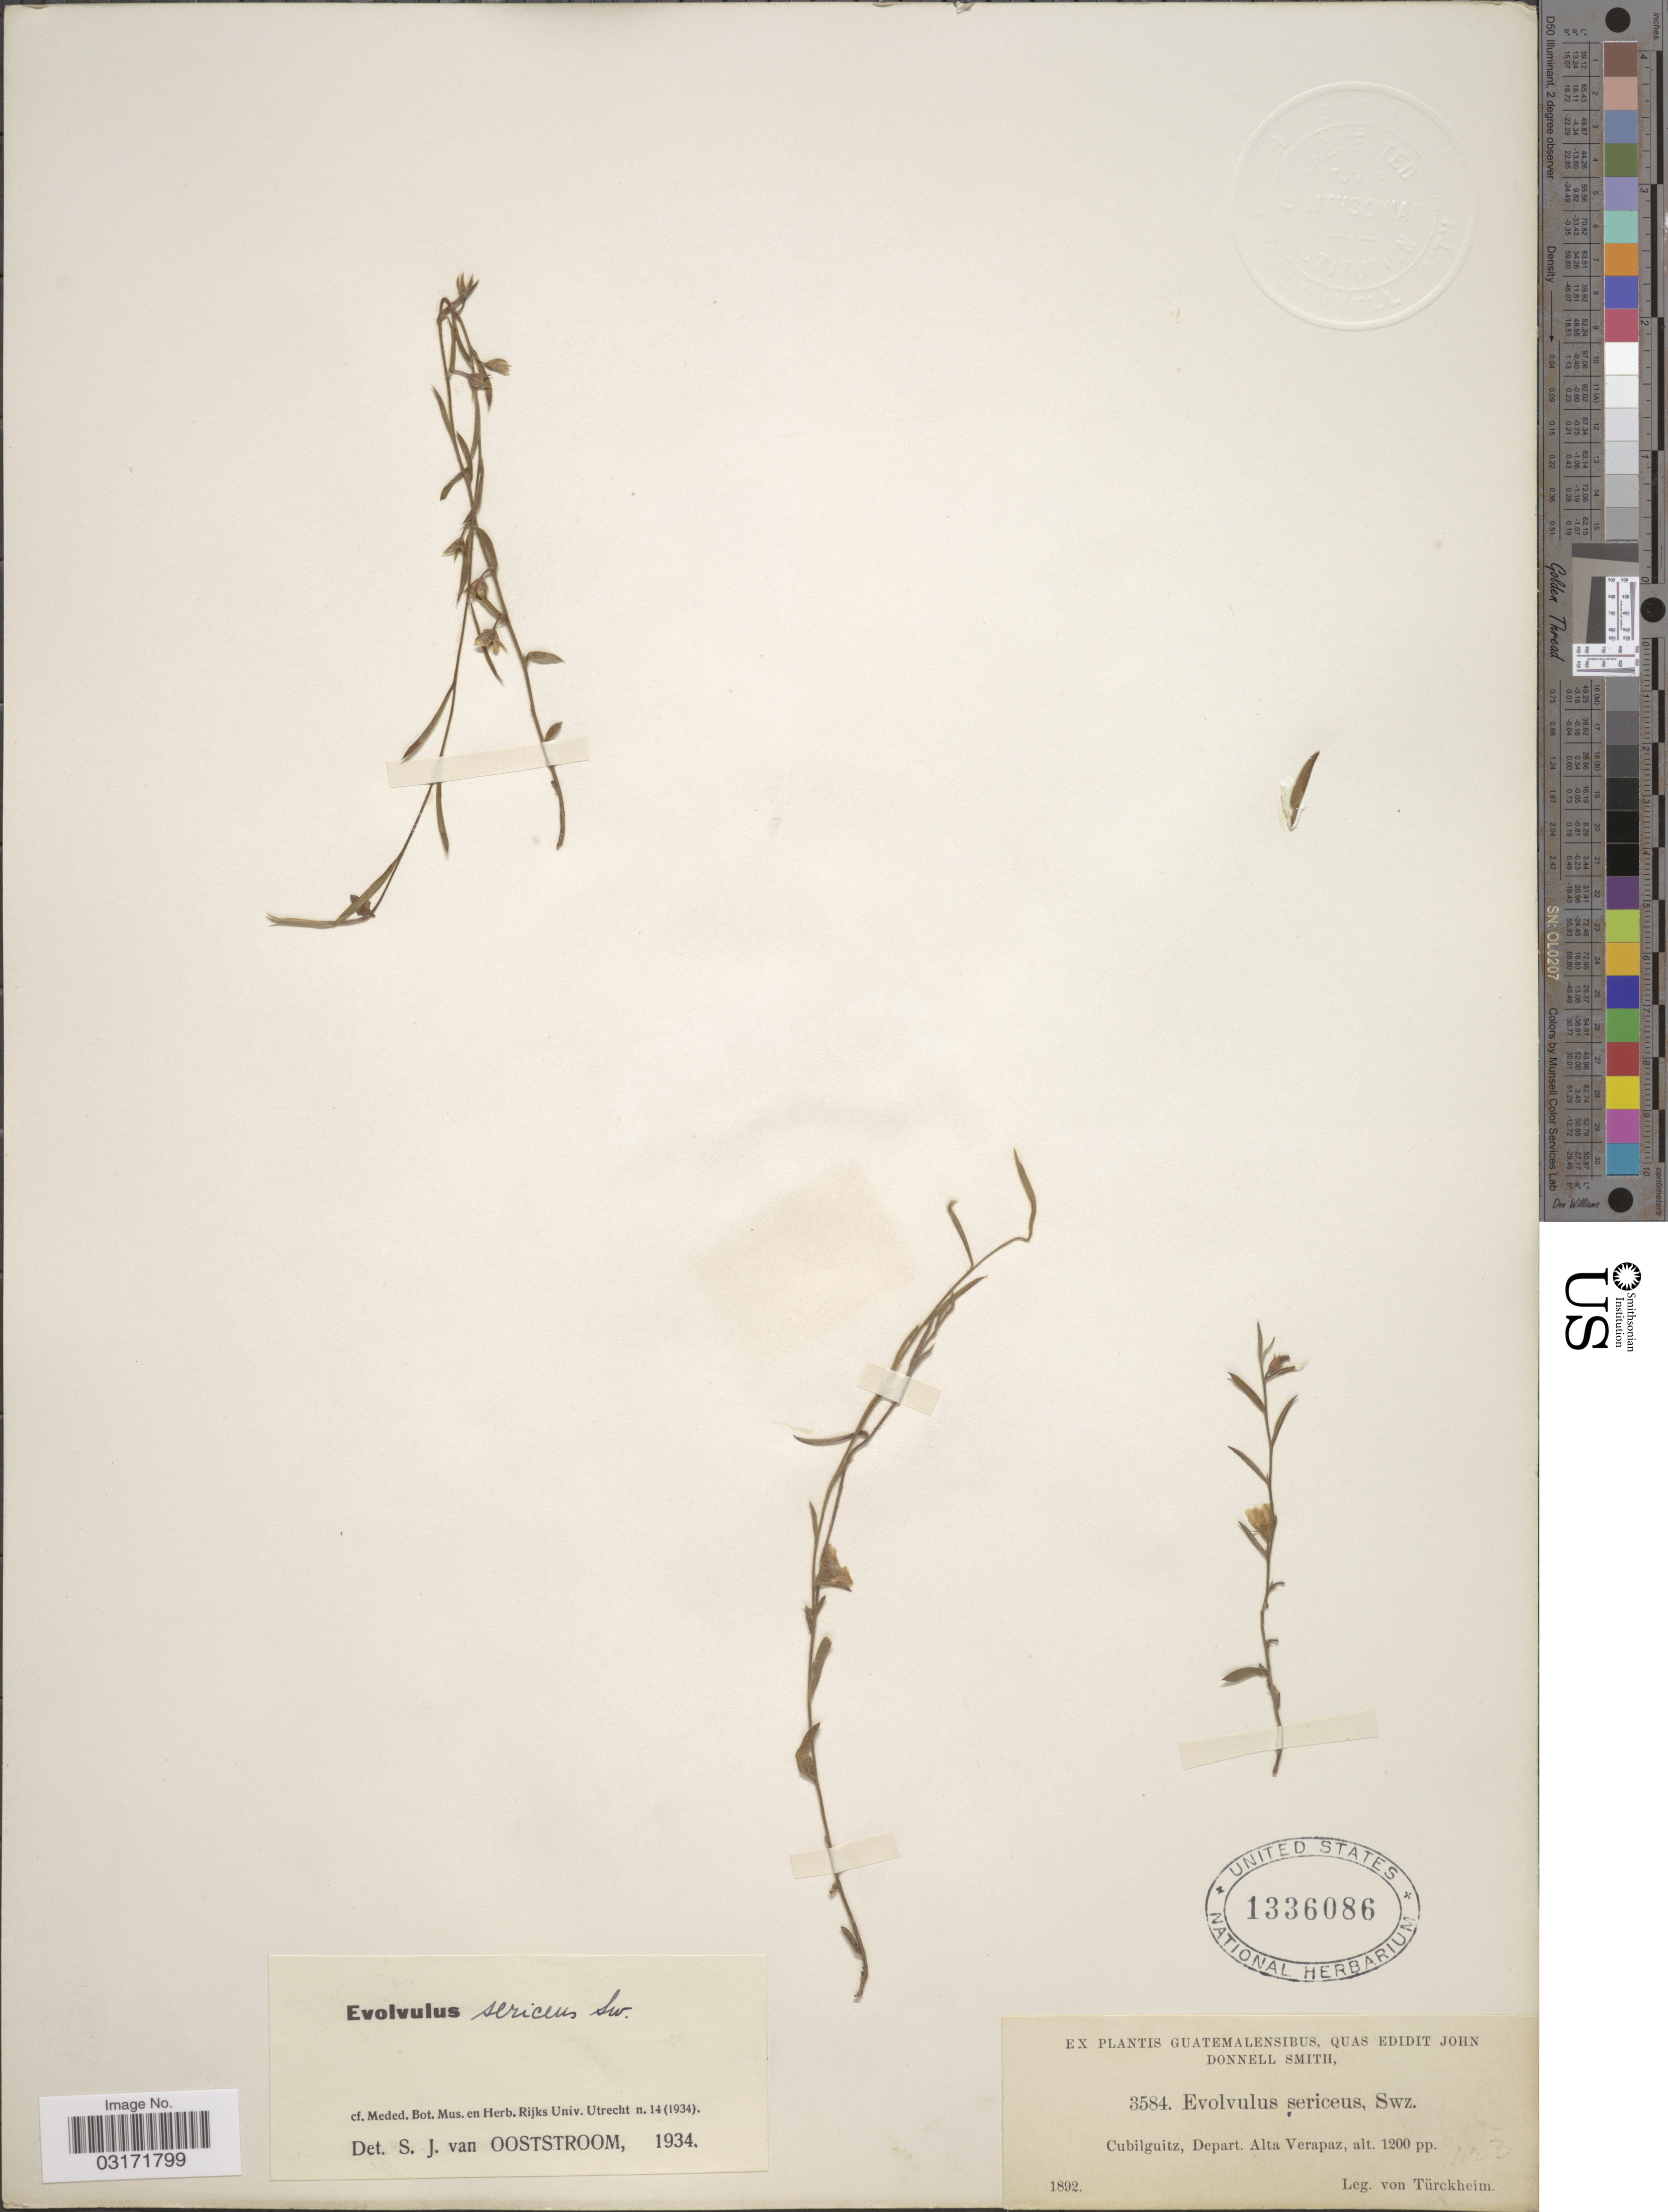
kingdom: Plantae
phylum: Tracheophyta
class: Magnoliopsida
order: Solanales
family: Convolvulaceae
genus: Evolvulus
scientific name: Evolvulus sericeus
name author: Sw.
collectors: Von Türckheim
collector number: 3584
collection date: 1892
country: Guatemala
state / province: Alta Verapaz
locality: Cubilguitz, Depart. Alta Verapaz.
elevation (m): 366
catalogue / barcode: US 1336086